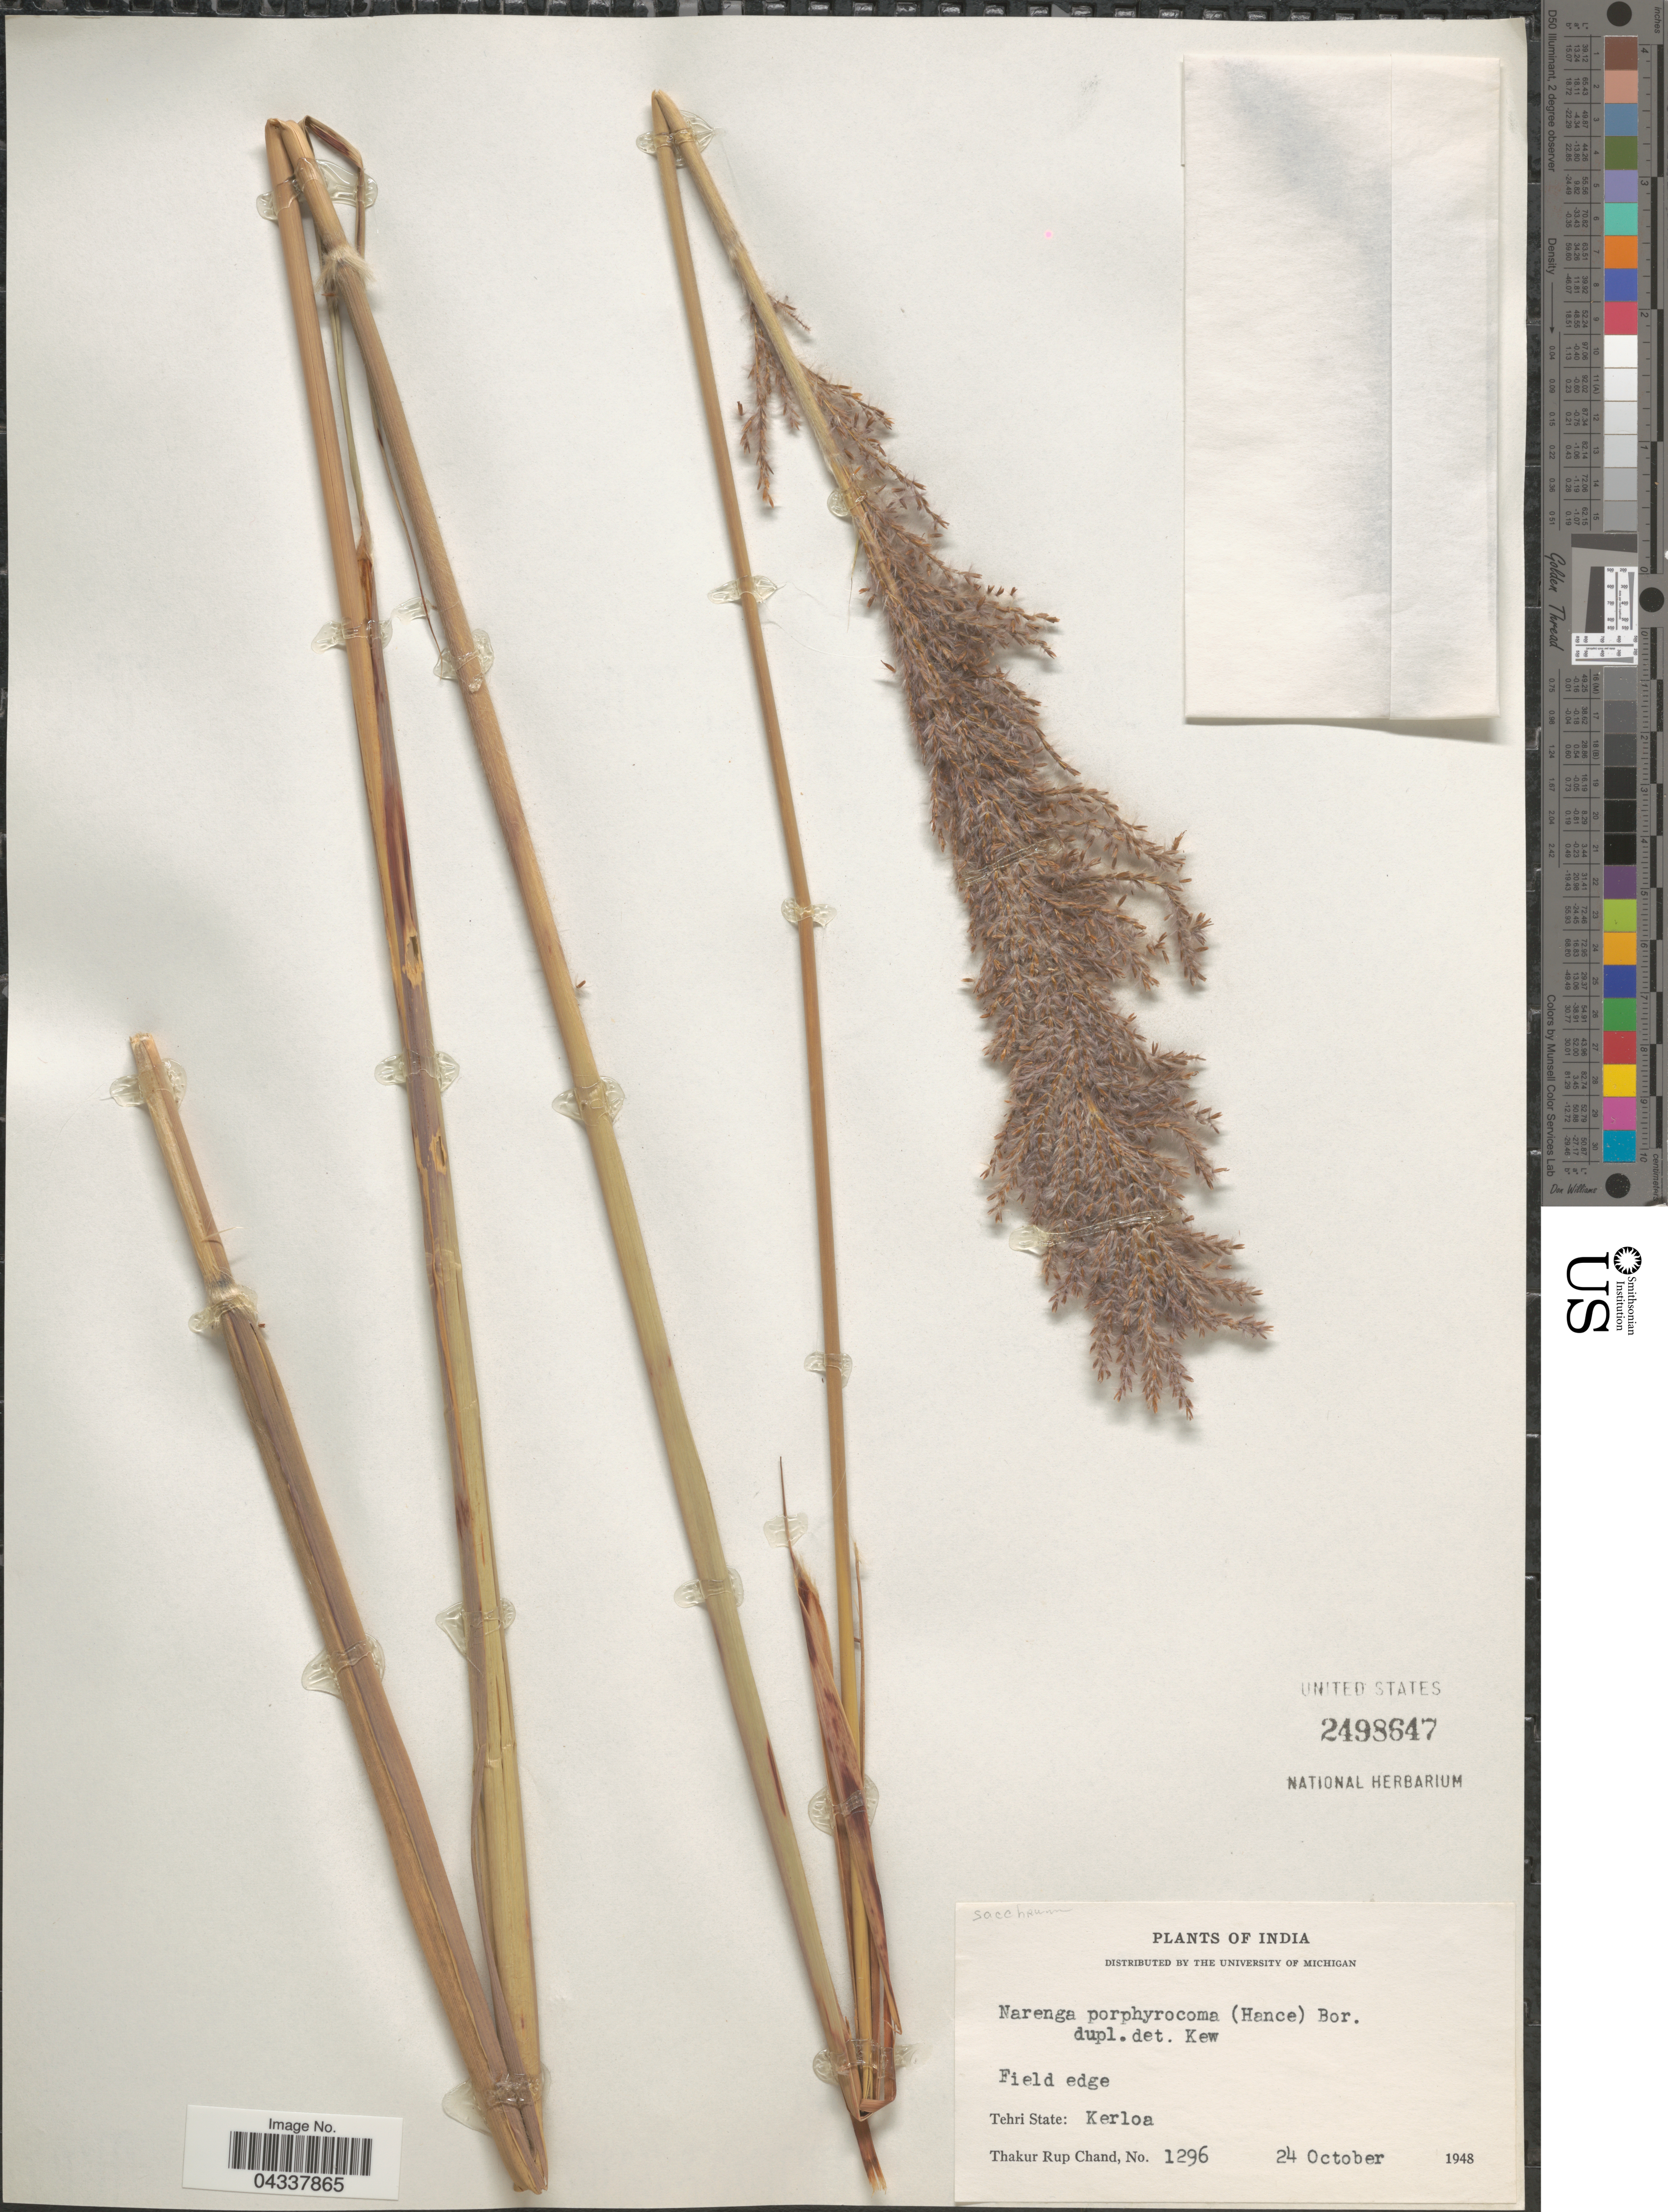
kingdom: Plantae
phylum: Tracheophyta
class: Liliopsida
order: Poales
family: Poaceae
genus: Narenga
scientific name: Narenga porphyrocoma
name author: (Hance) Bor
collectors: T. R. Chand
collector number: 1296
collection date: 1948-10-24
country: India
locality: Tehri State: Kerloa.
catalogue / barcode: US 2498647